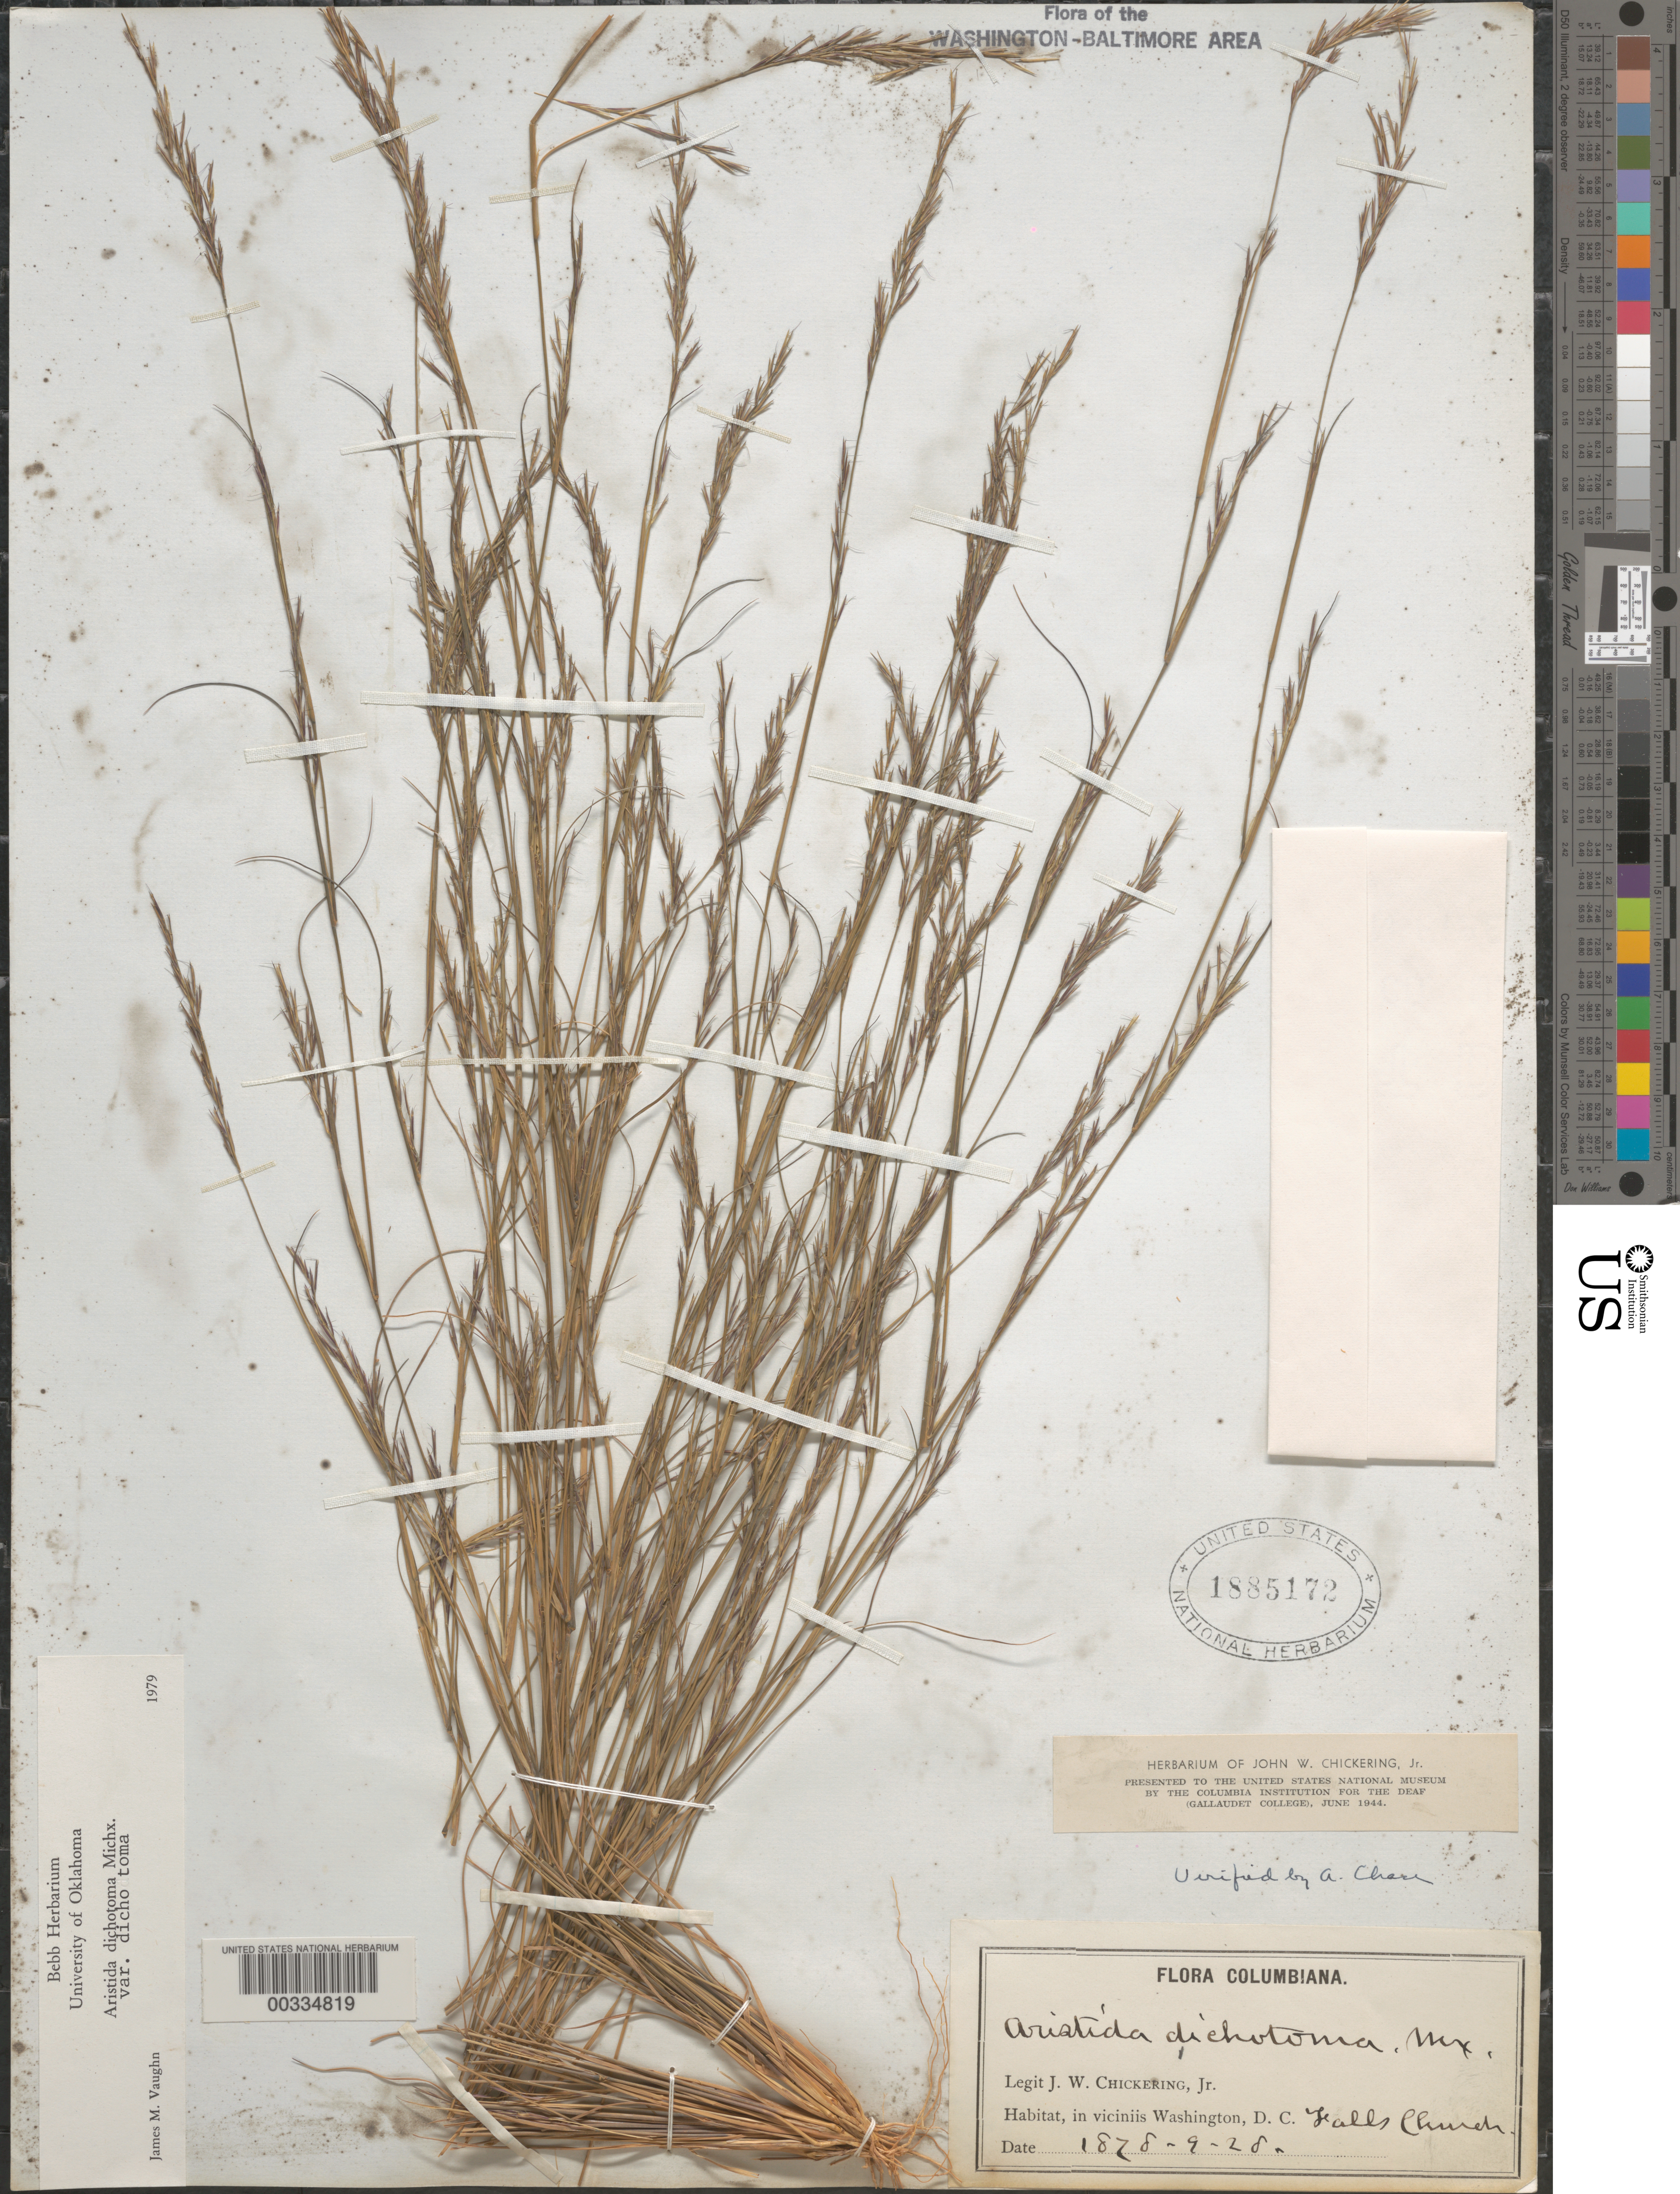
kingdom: Plantae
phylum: Tracheophyta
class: Liliopsida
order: Poales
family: Poaceae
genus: Aristida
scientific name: Aristida dichotoma var. dichotoma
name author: Michx.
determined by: Vaughn, J. M.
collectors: J. Chickering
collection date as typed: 28 Sep 1878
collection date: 1878-09-28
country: United States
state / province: Virginia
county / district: City of Falls Church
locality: Falls Church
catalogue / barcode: US 1885172